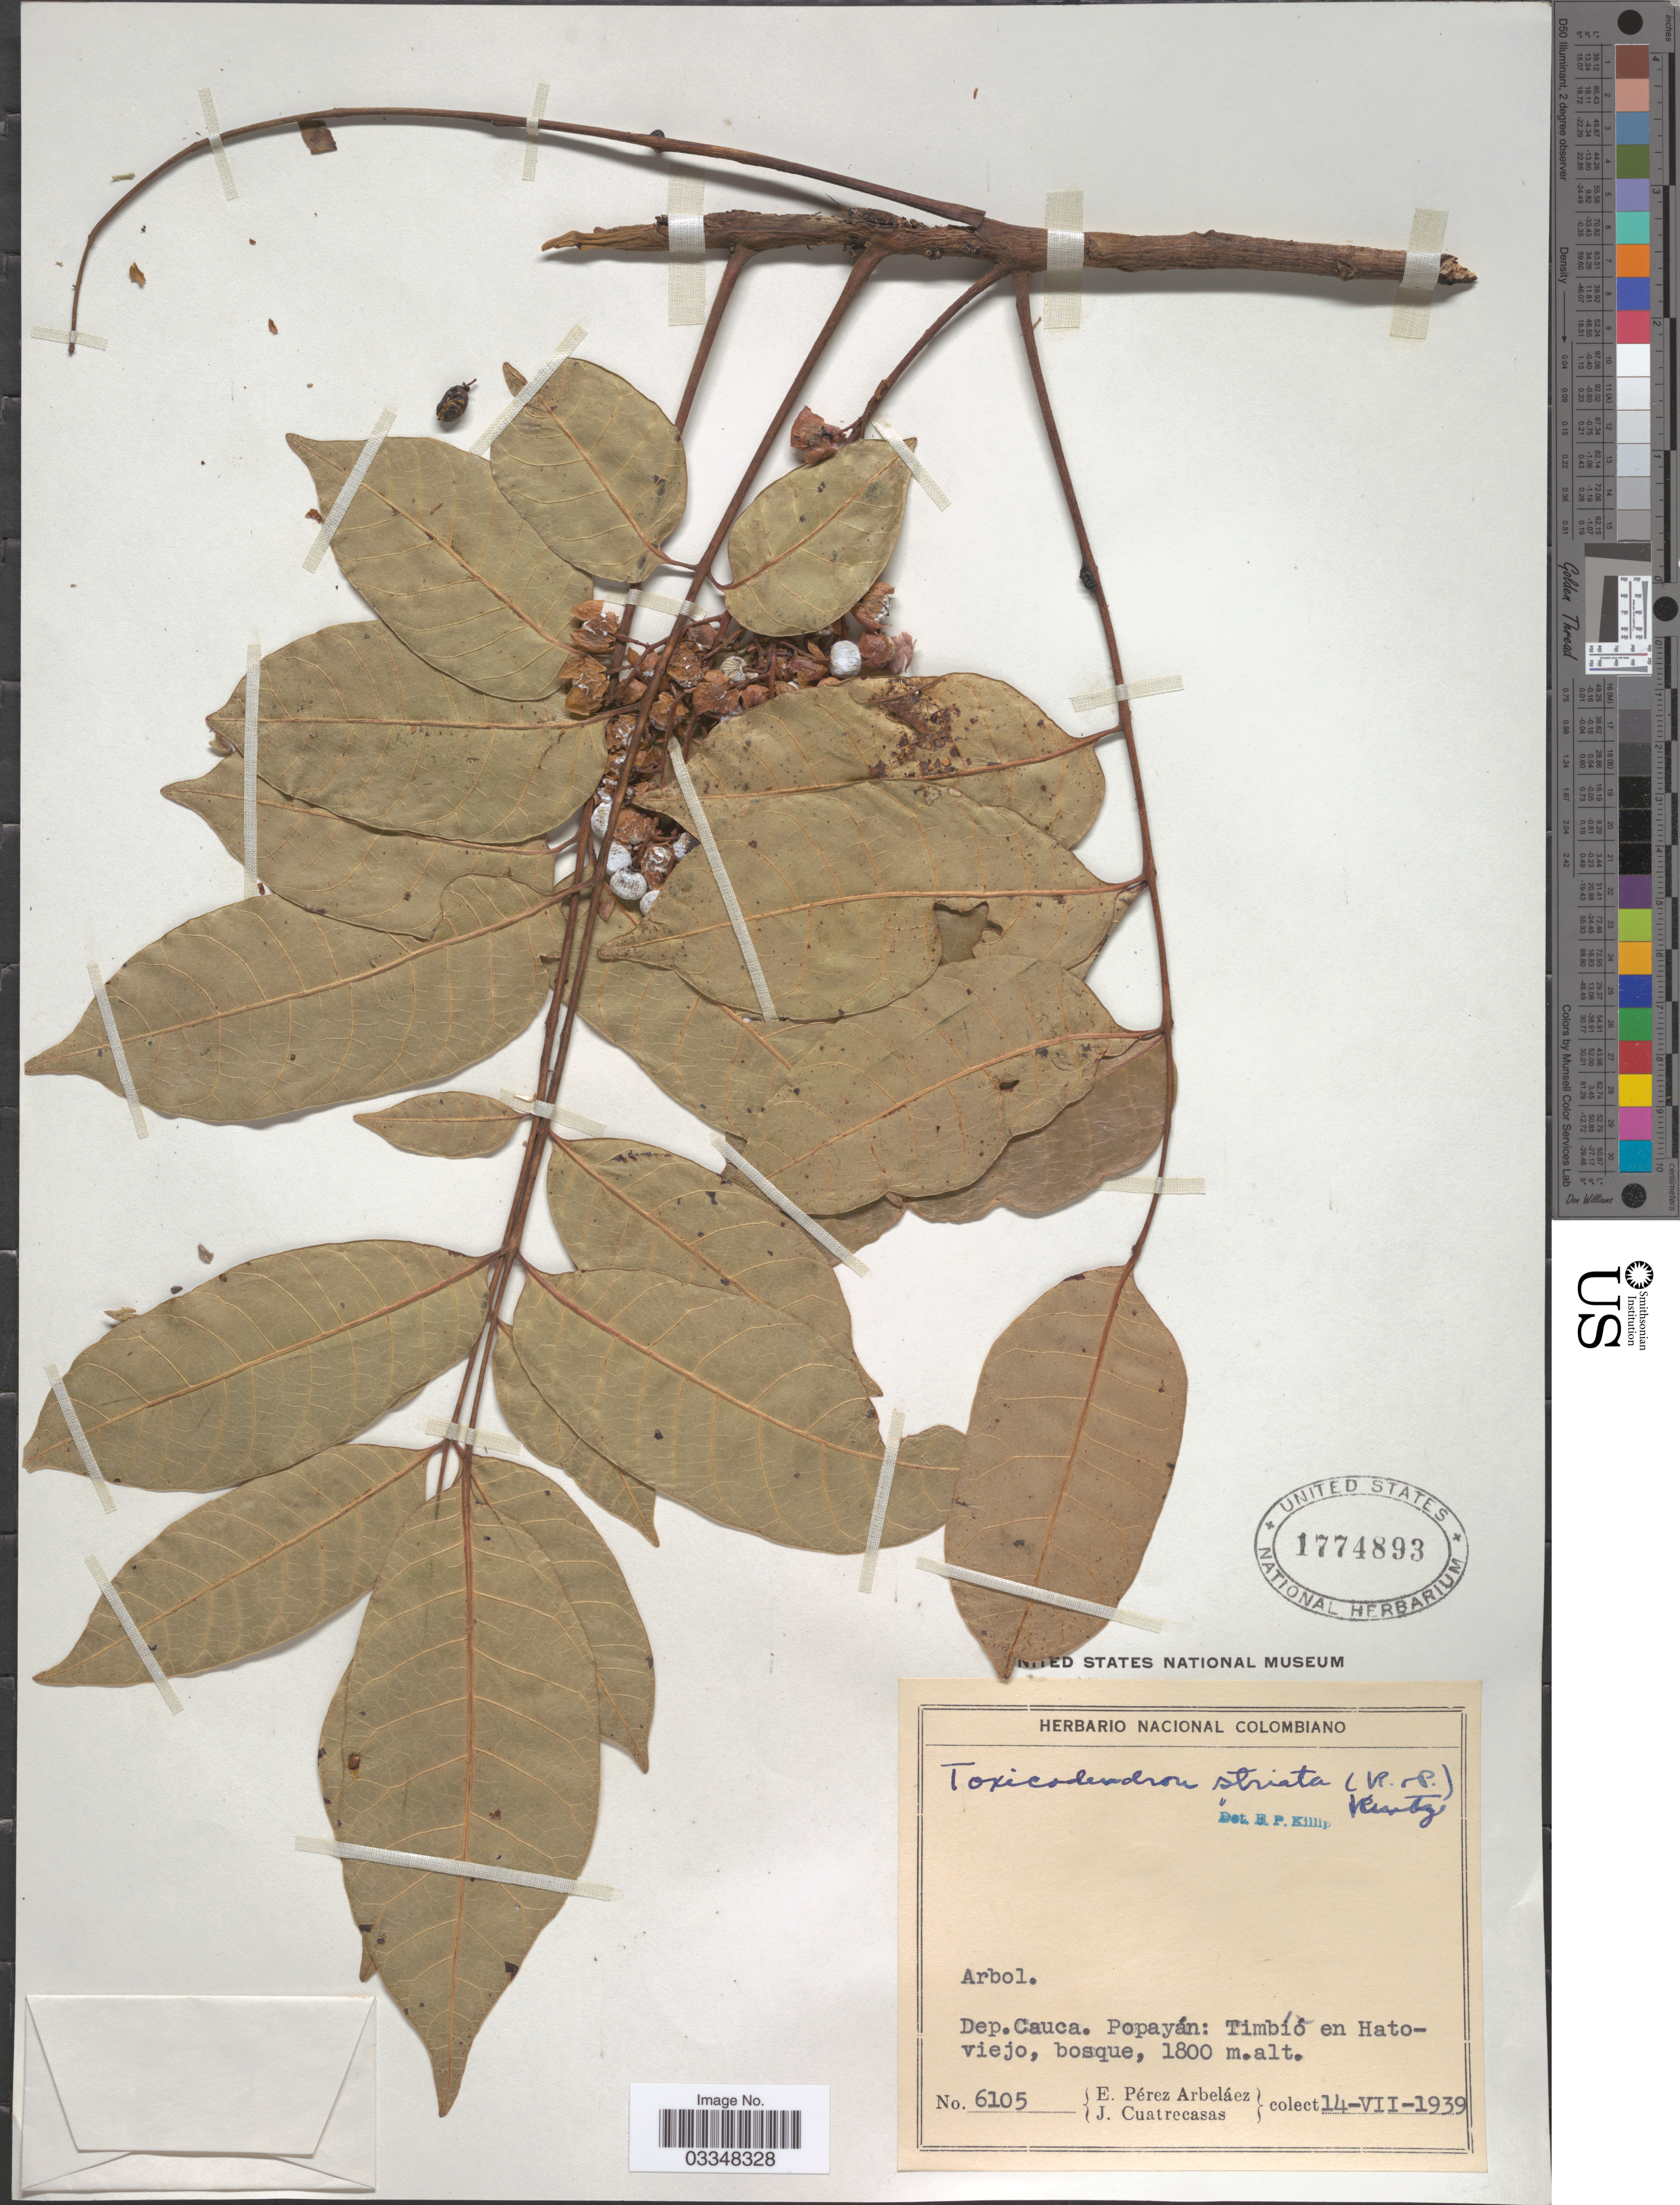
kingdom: Plantae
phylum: Tracheophyta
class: Magnoliopsida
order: Sapindales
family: Anacardiaceae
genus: Toxicodendron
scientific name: Toxicodendron striatum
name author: (Ruiz & Pav.) Kuntze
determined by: Mitchell, John D.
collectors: E. Pérez Arbeláez & J. Cuatrecasas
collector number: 6105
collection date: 1939-07-14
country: Colombia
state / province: Cauca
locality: Dep. Cauca. Popayán: Timbío en Hatoviejo.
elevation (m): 1800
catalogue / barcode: US 1774893